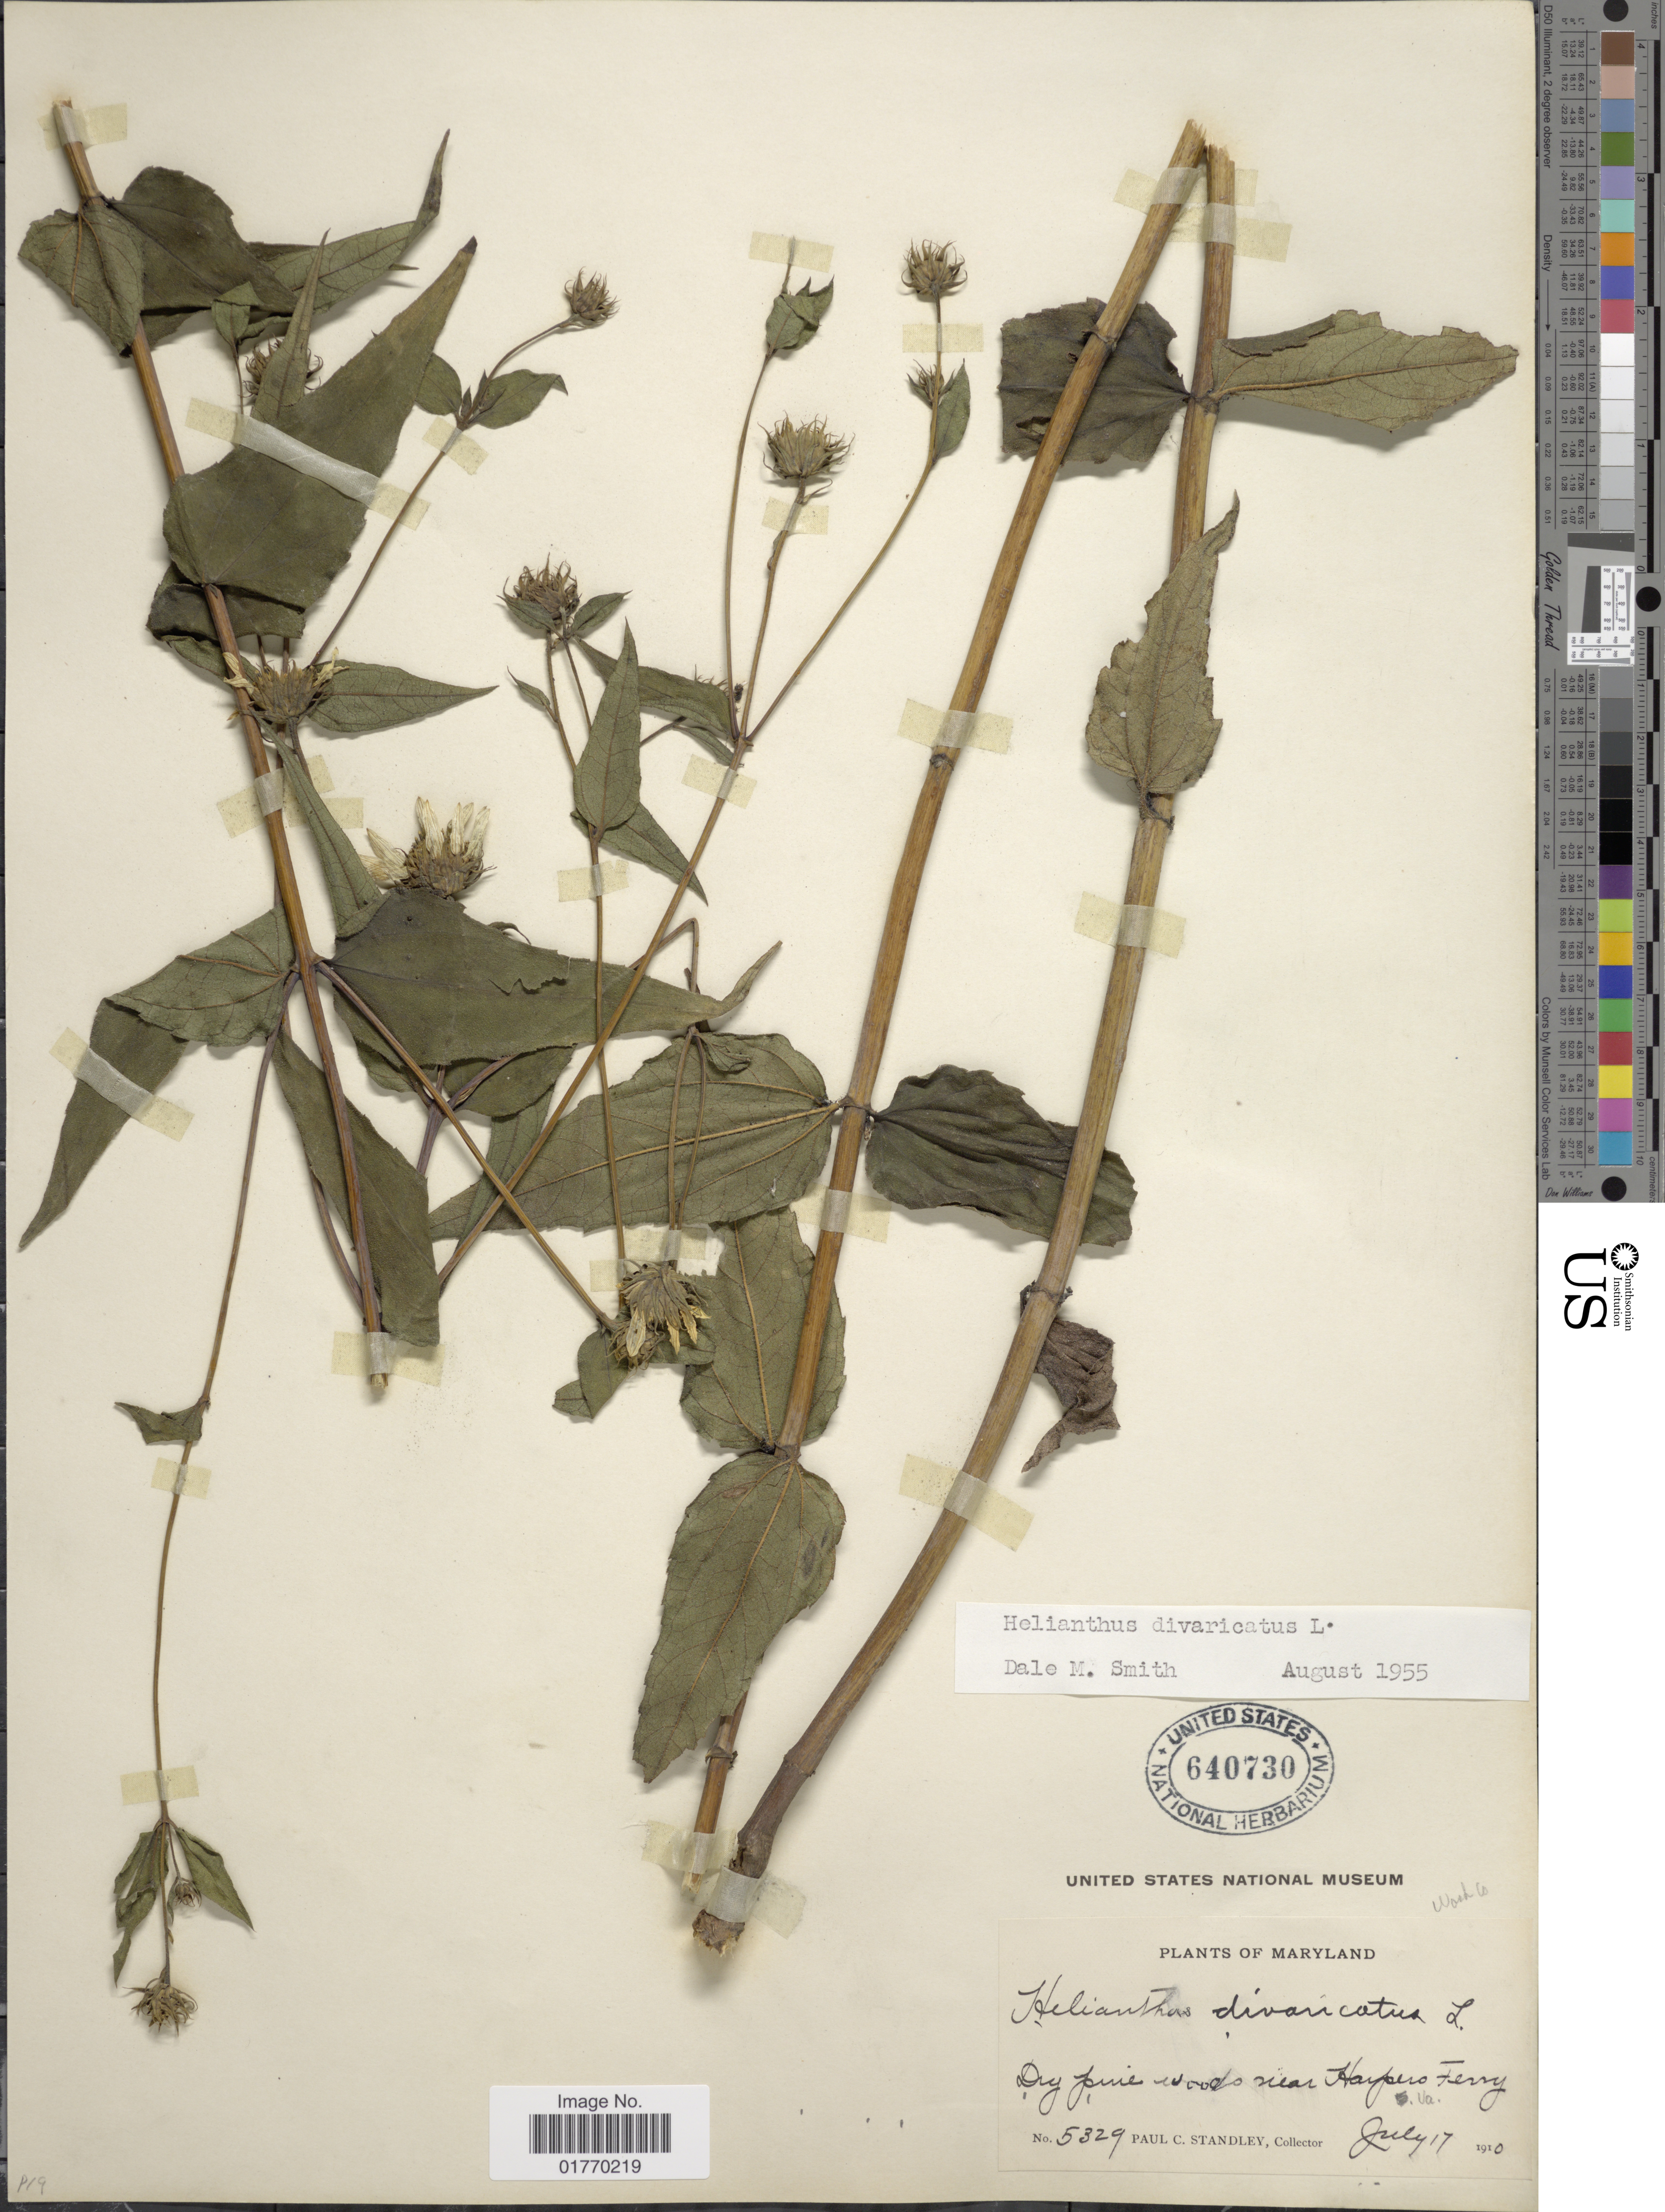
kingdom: Plantae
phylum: Tracheophyta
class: Magnoliopsida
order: Asterales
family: Asteraceae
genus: Helianthus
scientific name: Helianthus divaricatus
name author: L.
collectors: P. C. Standley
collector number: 5329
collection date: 1910-07-17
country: United States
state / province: Maryland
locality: Near Harpers Ferry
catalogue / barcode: US 640730